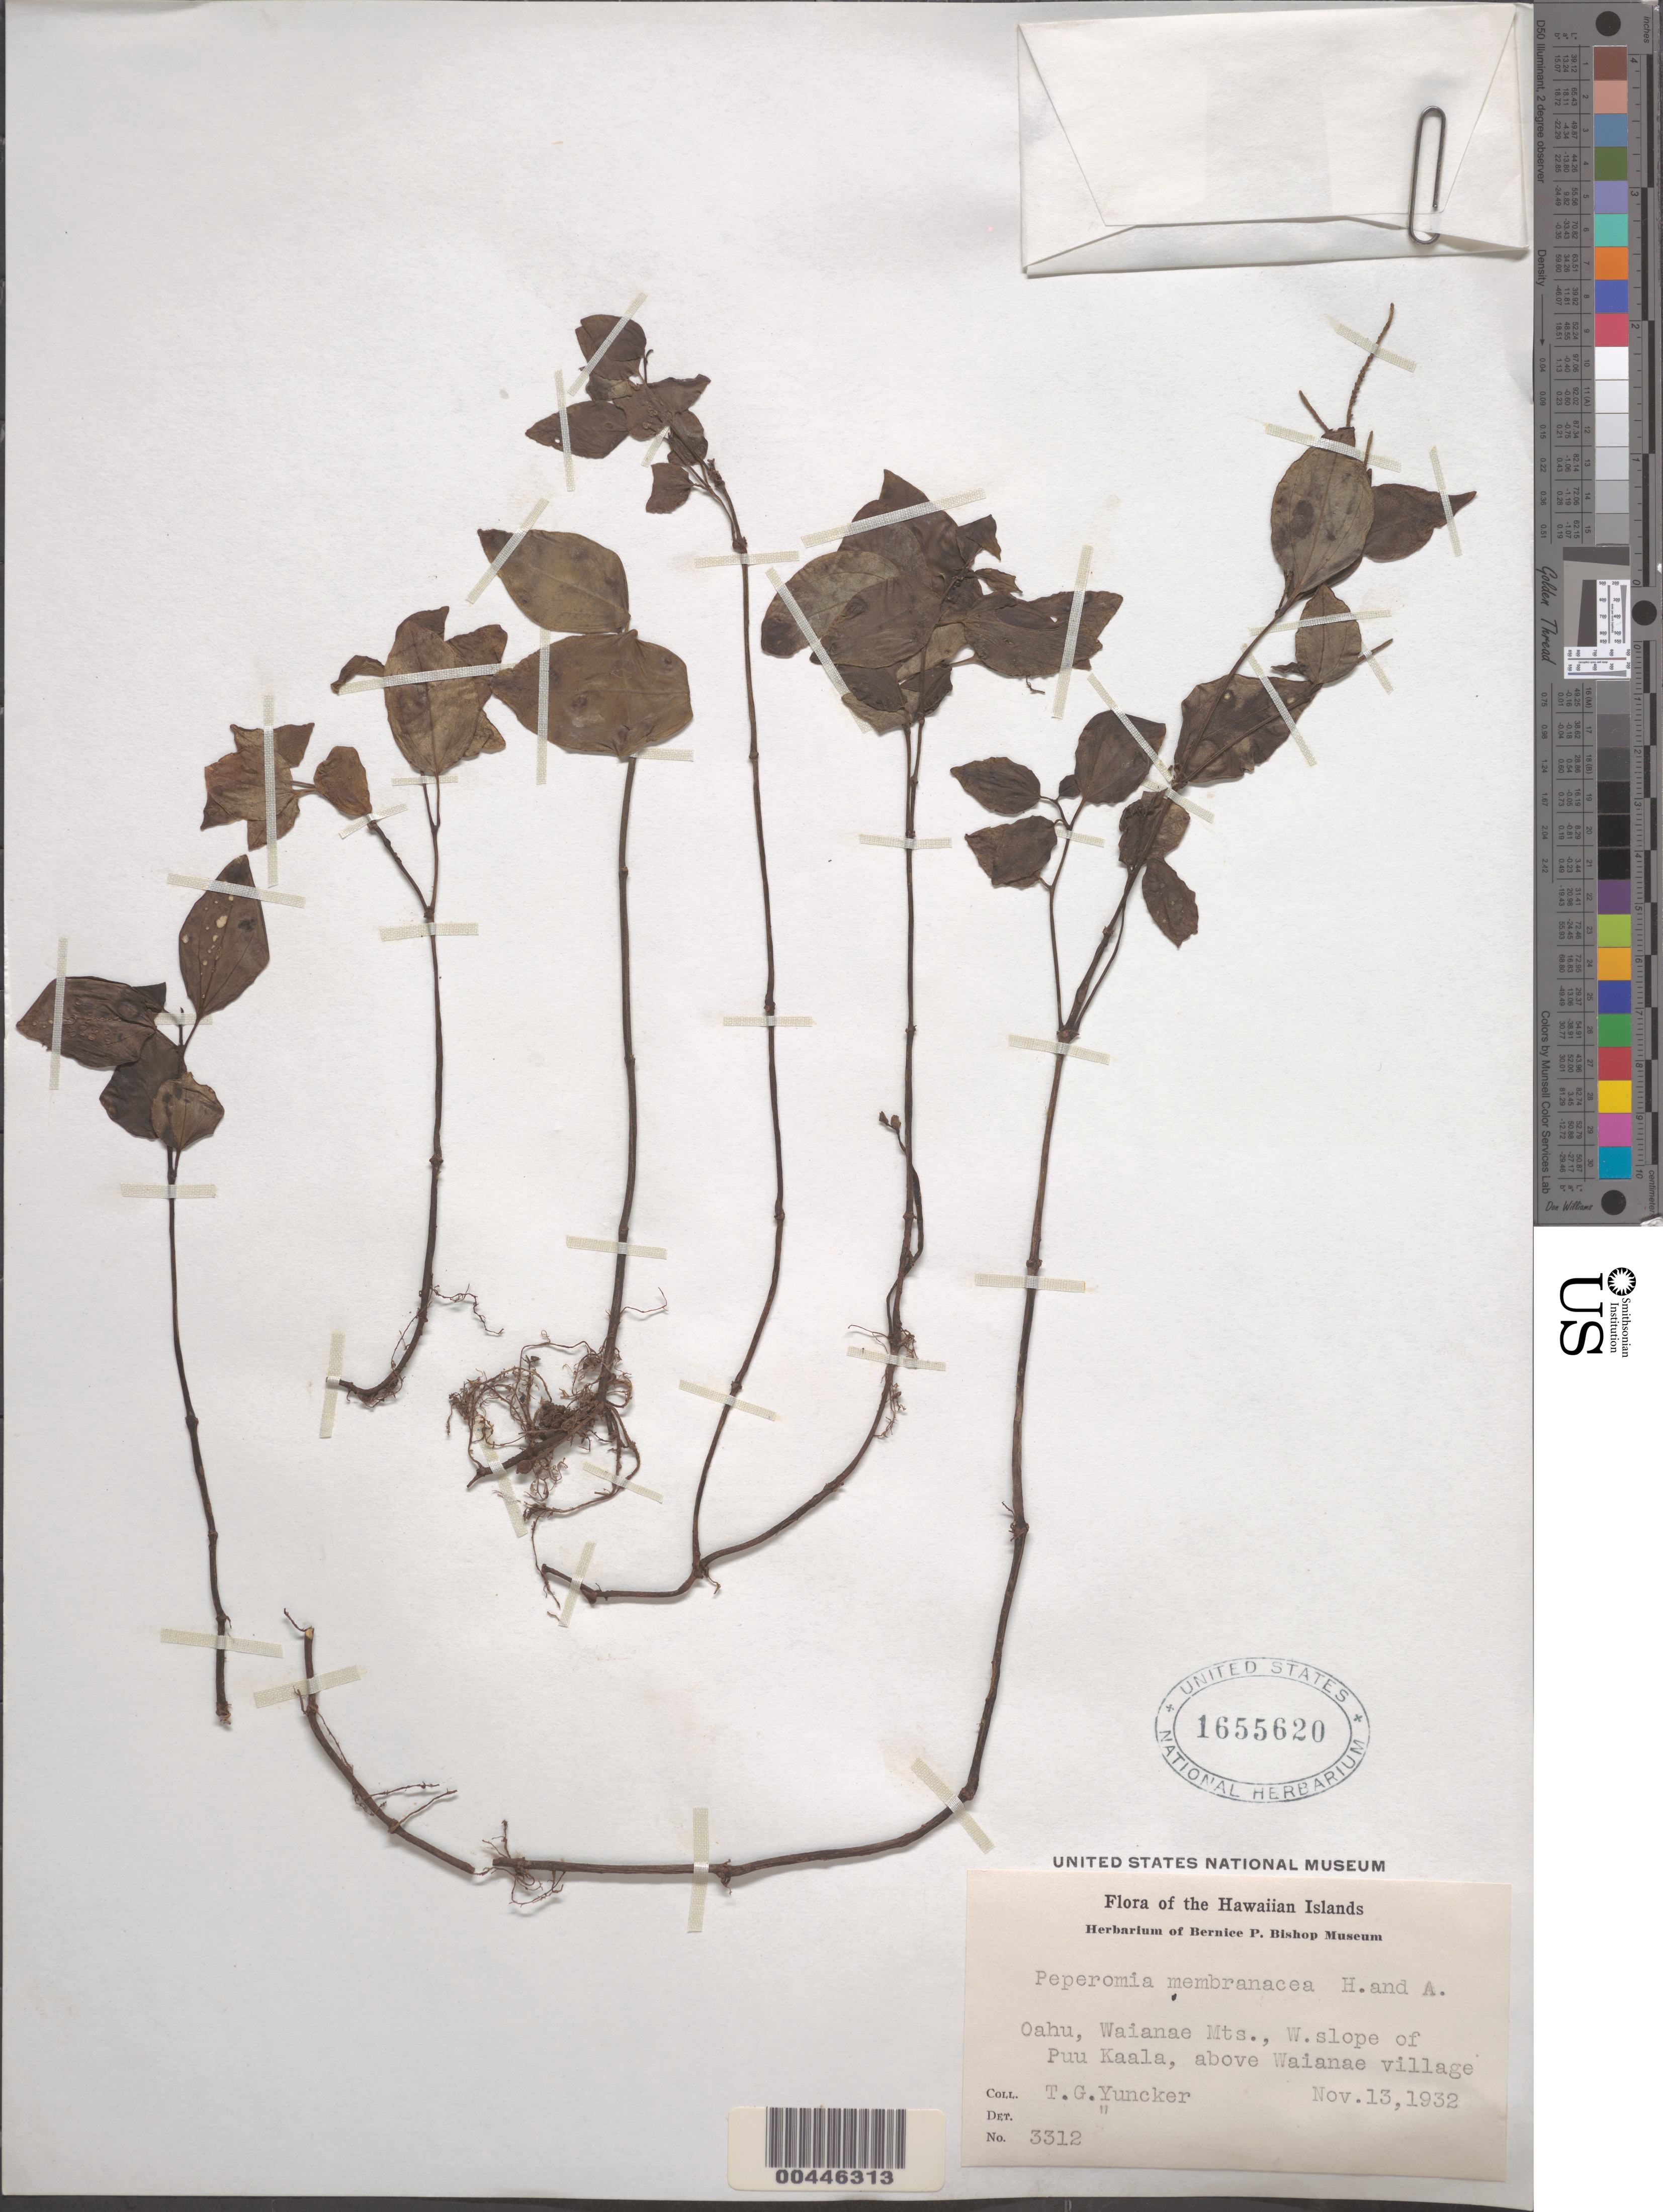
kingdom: Plantae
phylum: Tracheophyta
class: Magnoliopsida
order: Piperales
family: Piperaceae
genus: Peperomia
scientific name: Peperomia membranacea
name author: Hook. & Arn.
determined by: Yuncker, T. G.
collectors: T. G. Yuncker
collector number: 3312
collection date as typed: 13 Nov 1932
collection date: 1932-11-13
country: United States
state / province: Hawaii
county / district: Honolulu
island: Oahu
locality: Waianae Mts, W slope of Puu Kaala, above Waianae village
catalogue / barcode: US 1655620